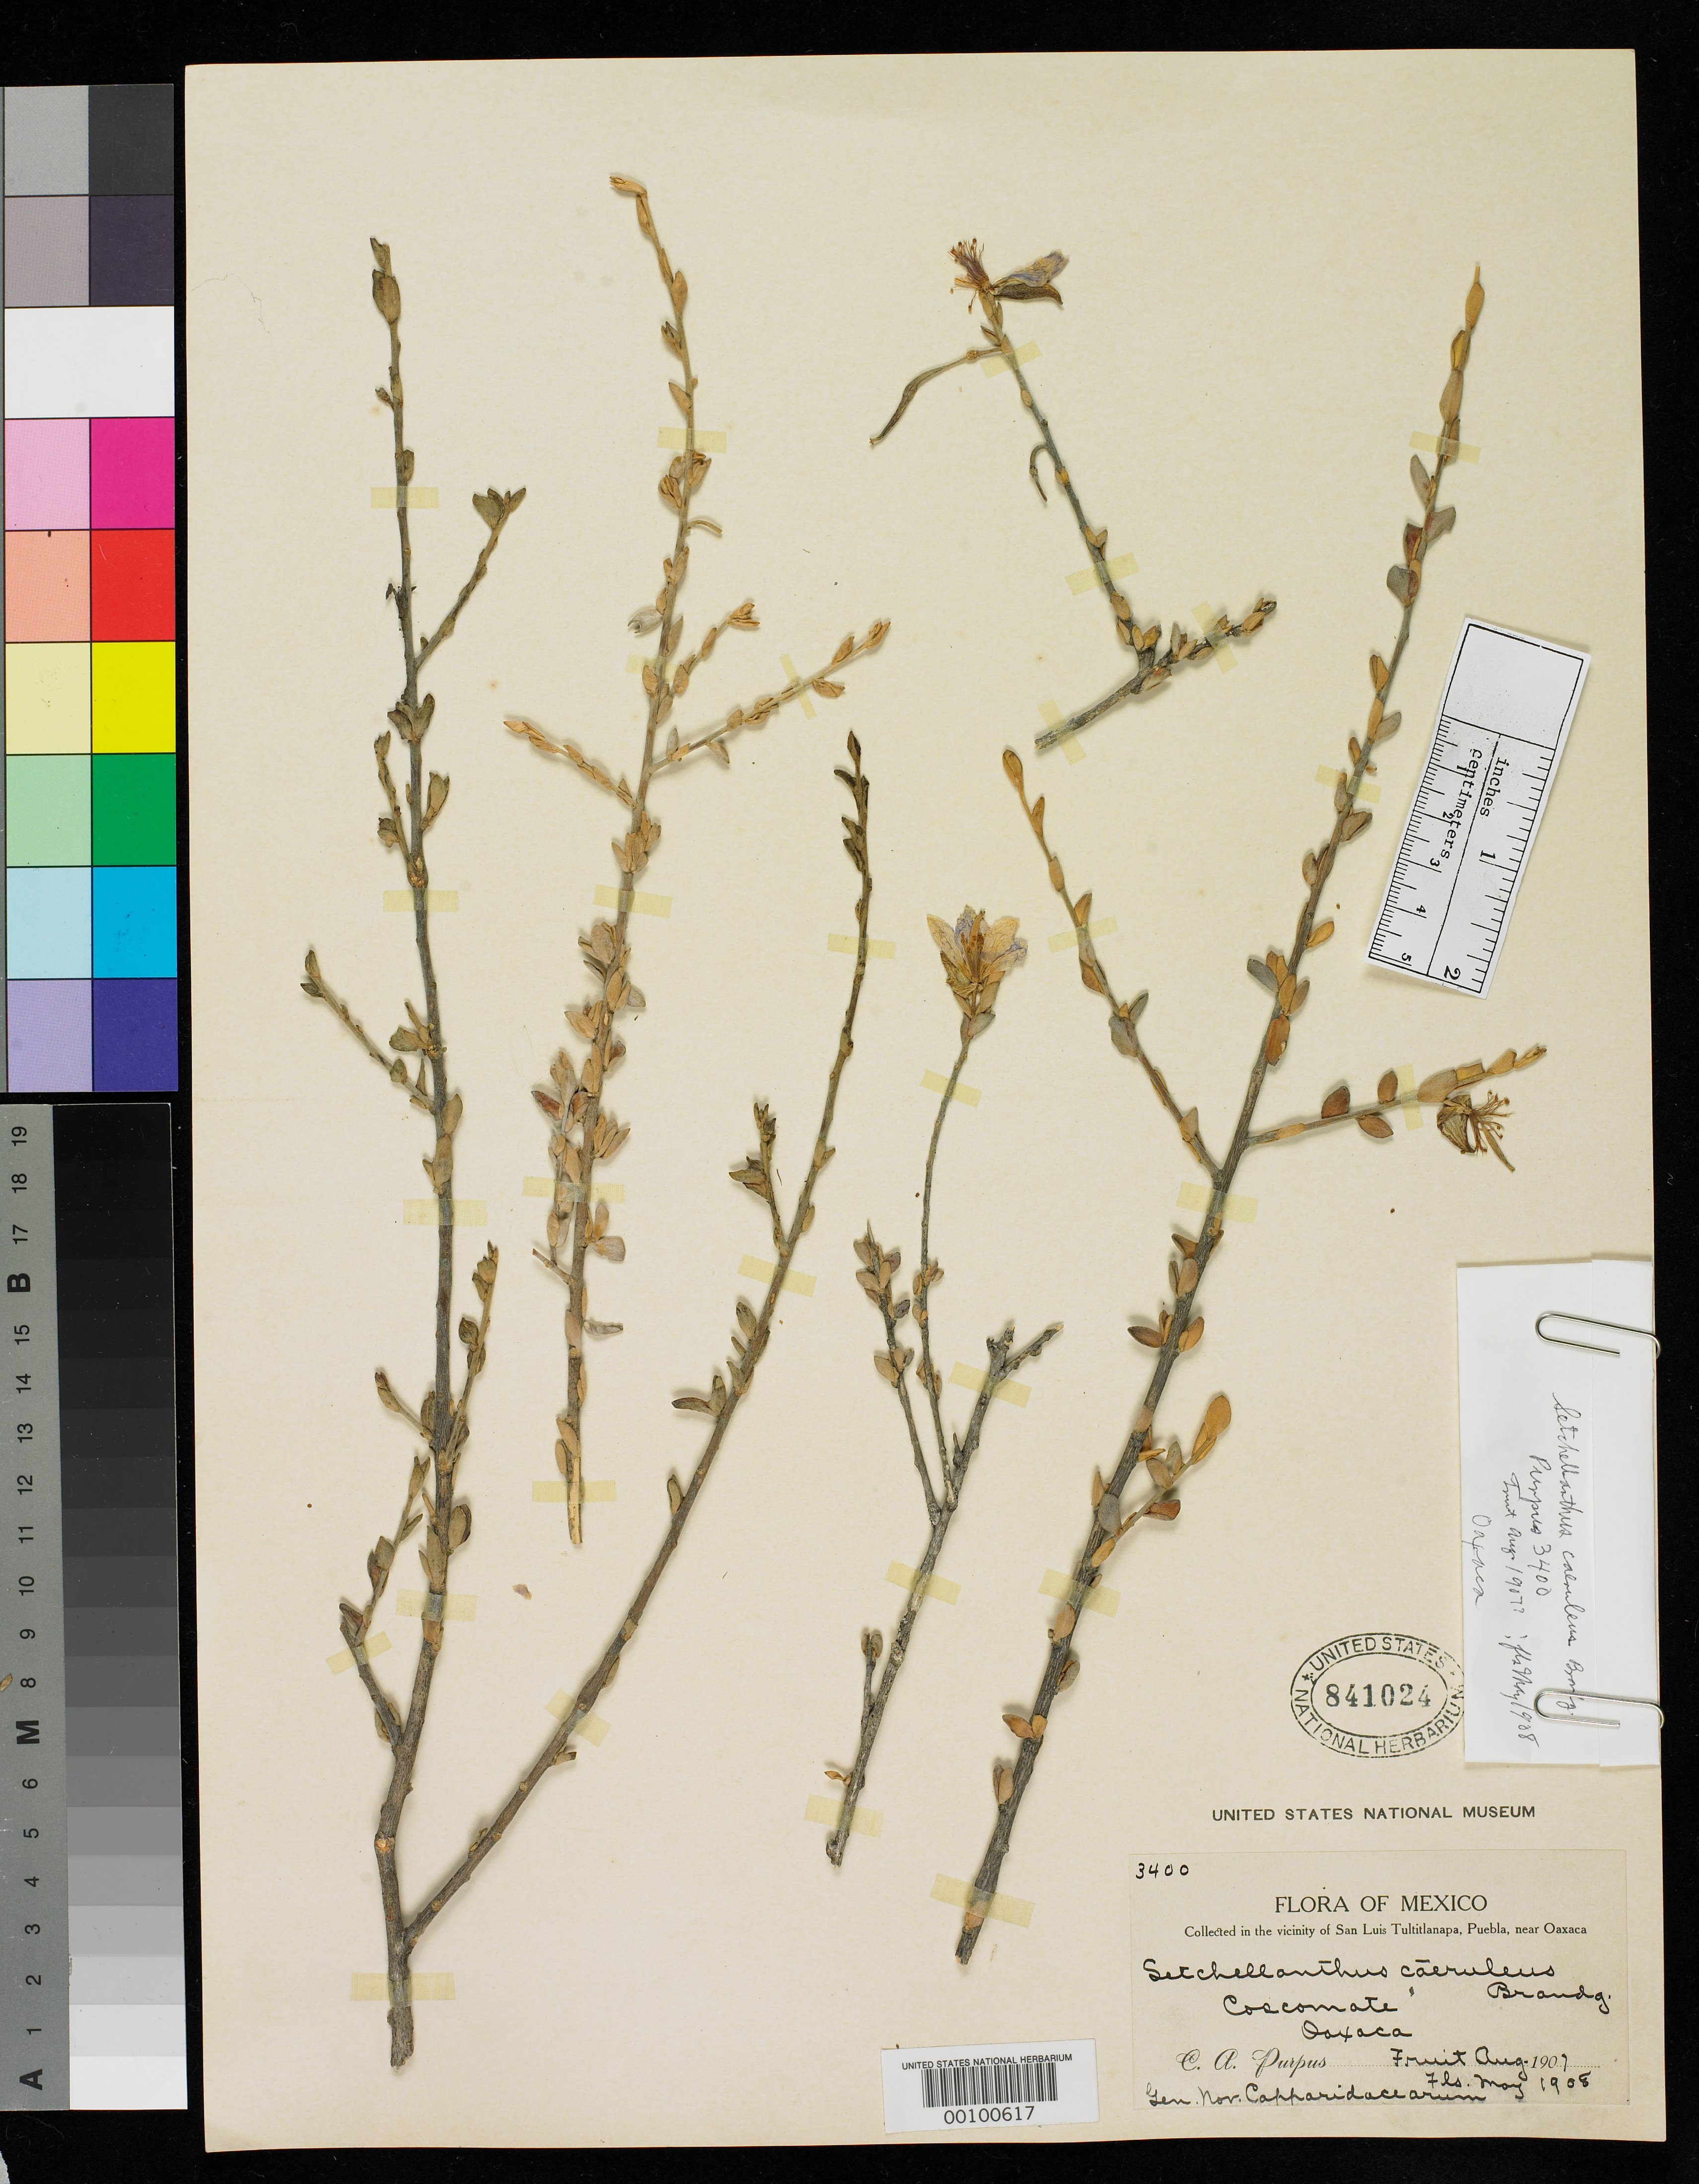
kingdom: Plantae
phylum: Tracheophyta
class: Magnoliopsida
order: Brassicales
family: Setchellanthaceae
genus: Setchellanthus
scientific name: Setchellanthus caeruleus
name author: Brandegee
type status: Isotype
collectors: C. A. Purpus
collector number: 3400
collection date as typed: Aug 1907 and -- May 1908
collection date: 1907-08,1908-05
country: Mexico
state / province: Oaxaca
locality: Mesa de Coscomate.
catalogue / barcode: US 841024